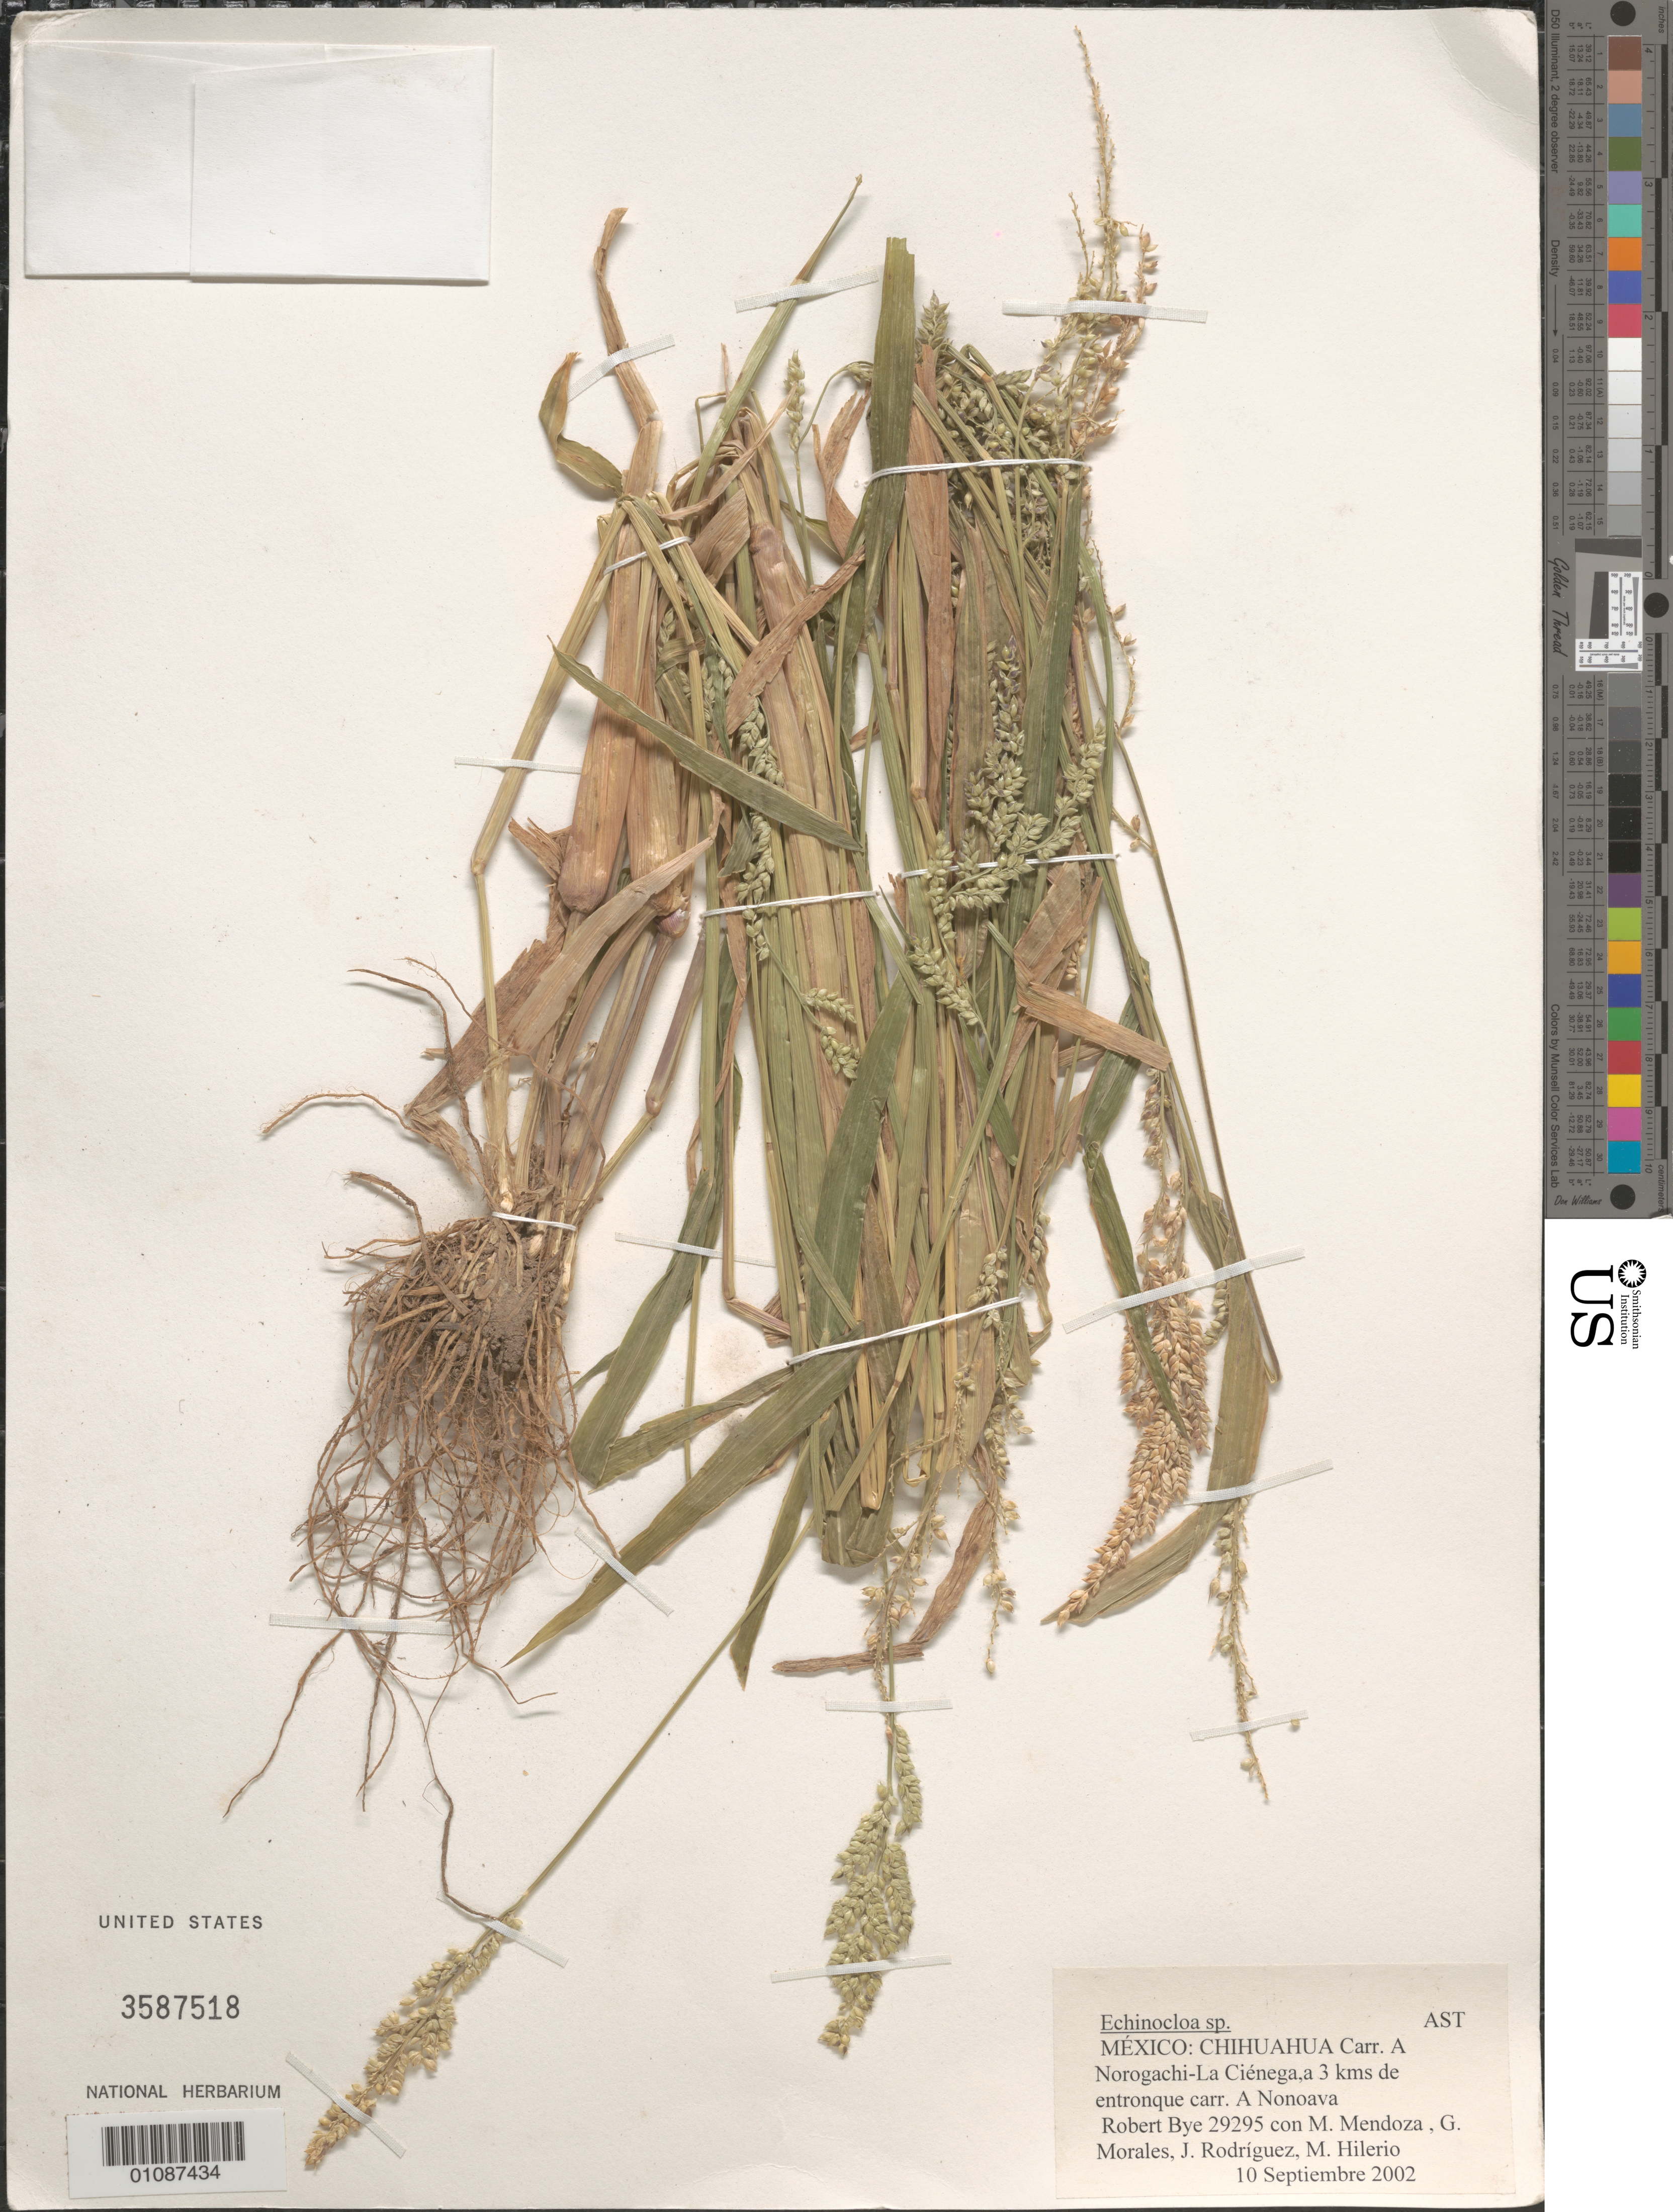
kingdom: Plantae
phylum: Tracheophyta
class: Liliopsida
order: Poales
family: Poaceae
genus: Echinochloa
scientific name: Echinochloa sp.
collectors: R. A. Bye, M. Mendoza Garcia, G. Morales, J. Rodríguez & M. Hilerio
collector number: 29295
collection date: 2002-09-10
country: Mexico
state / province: Chihuahua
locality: Carr. a Norogachi-La Cienega, a 3 kms de entronque carr. a Nonoava.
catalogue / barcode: US 3587518